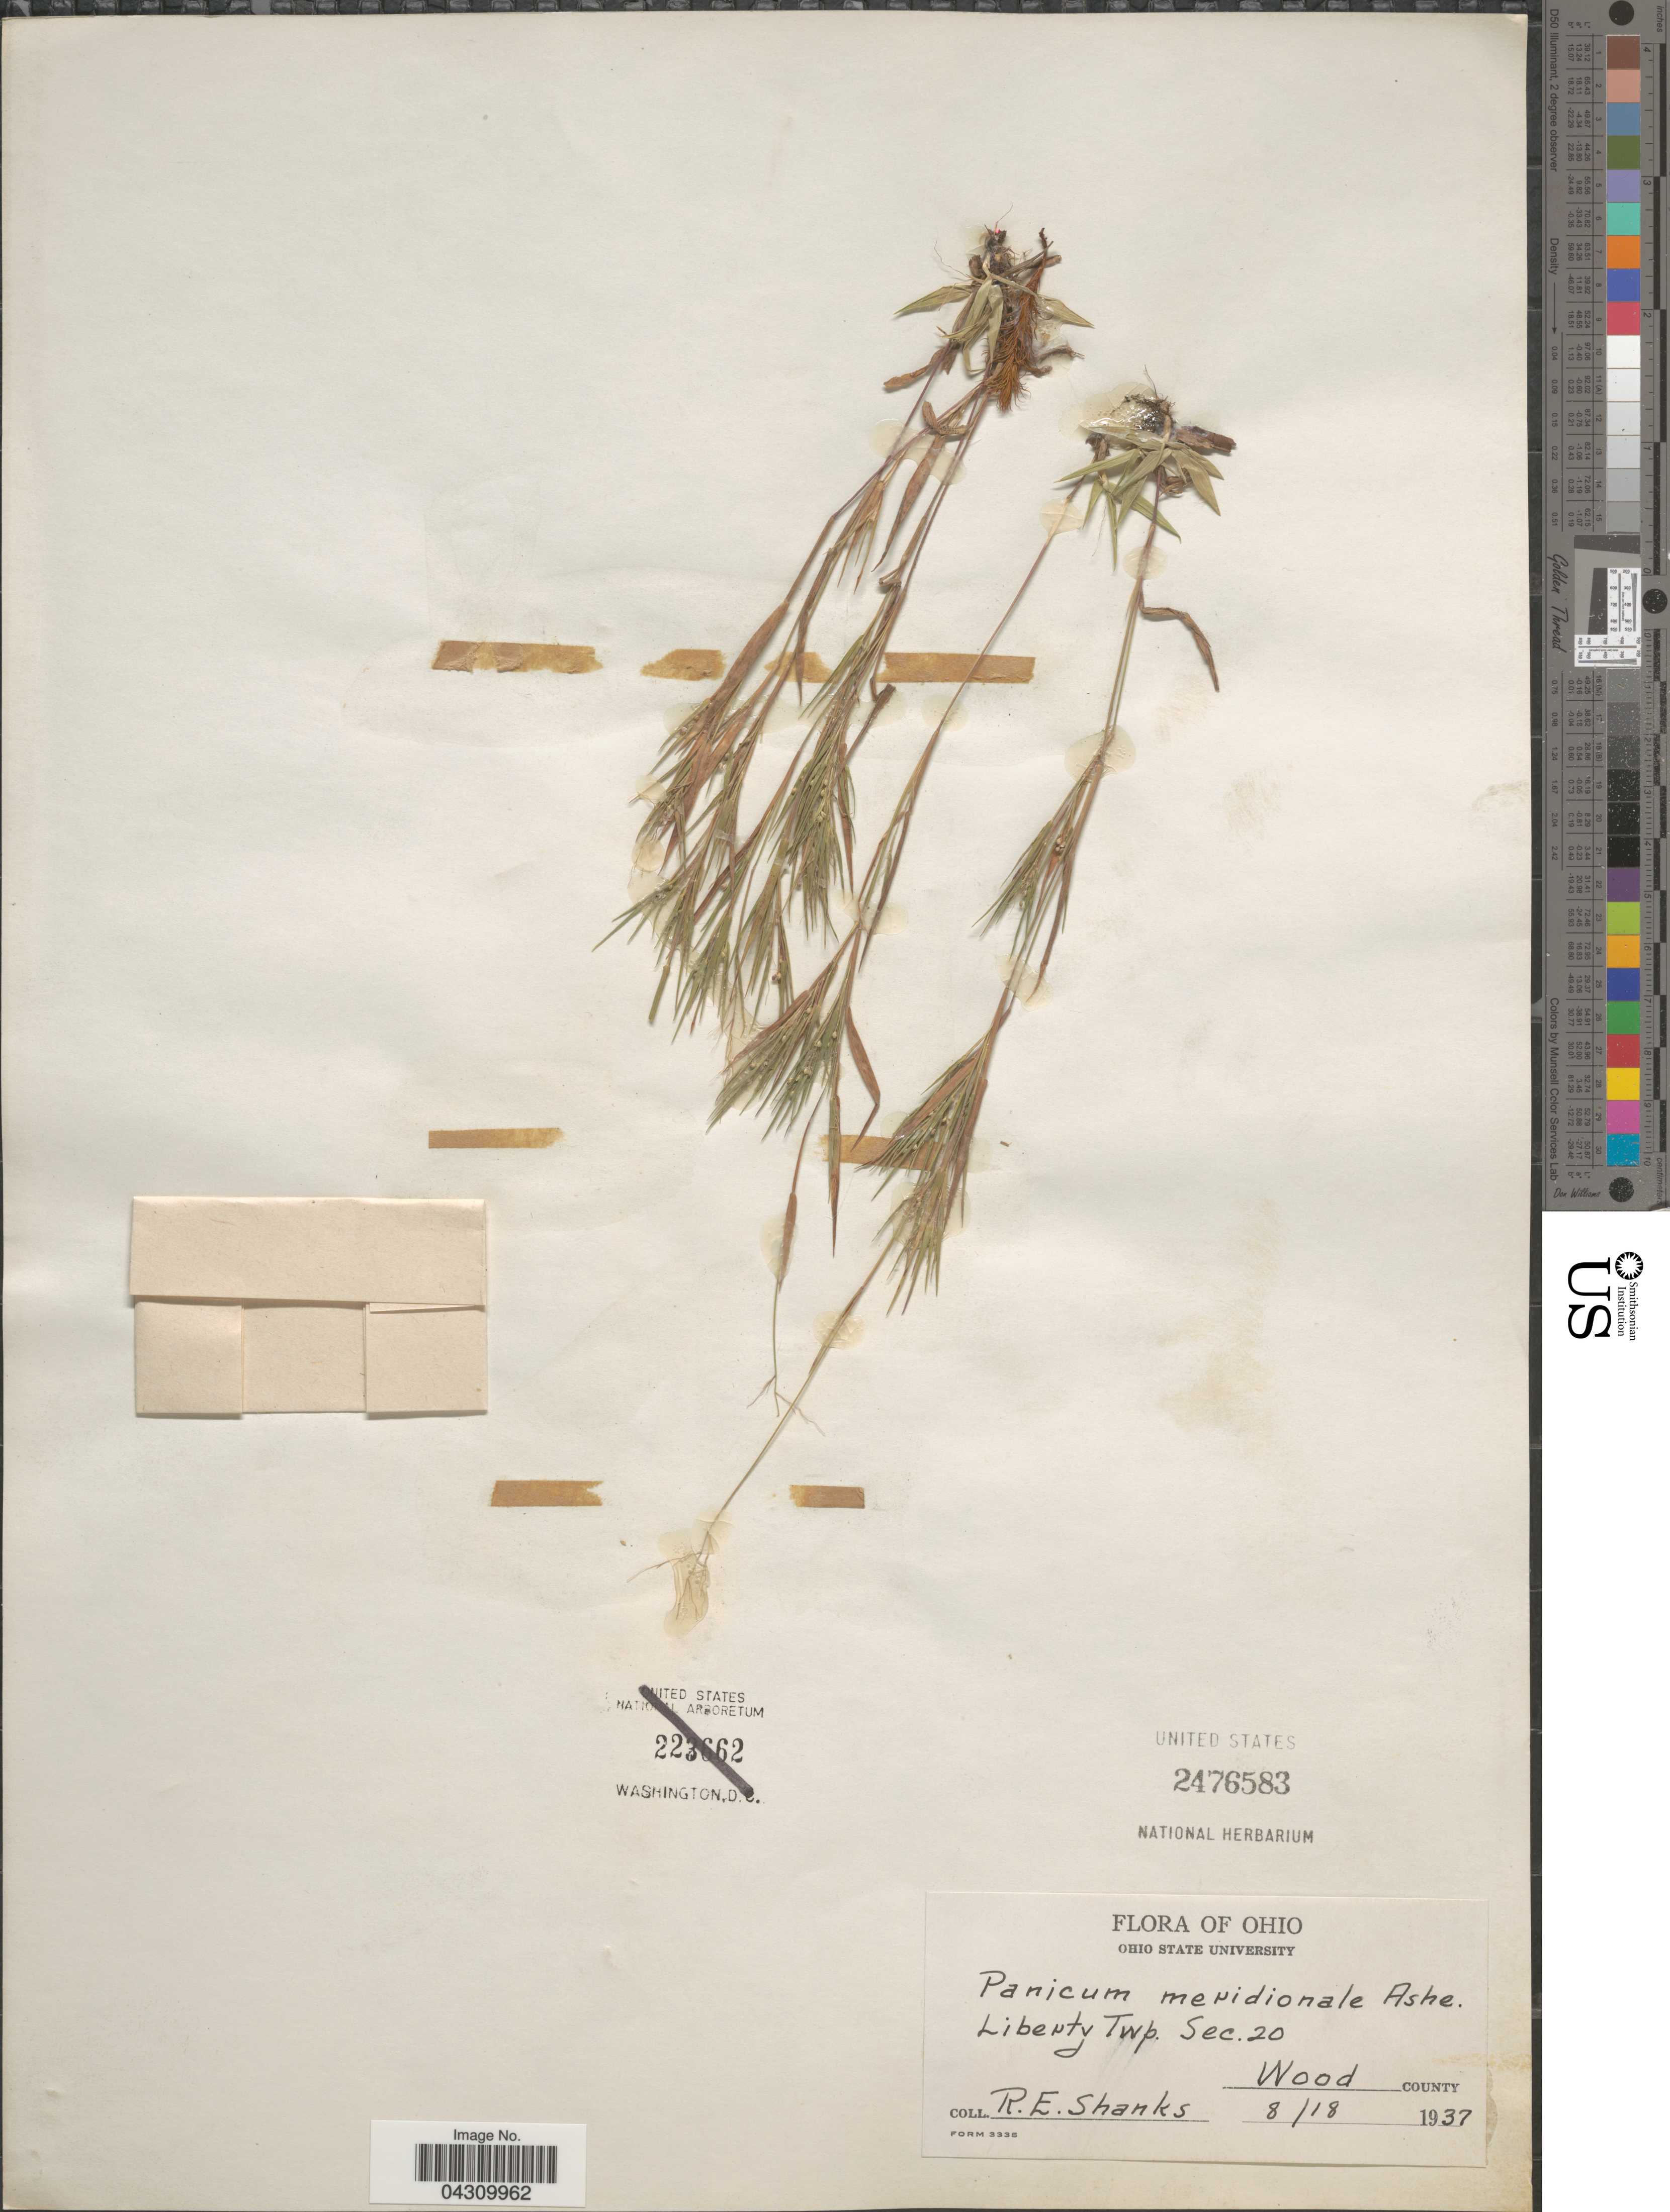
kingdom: Plantae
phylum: Tracheophyta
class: Liliopsida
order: Poales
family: Poaceae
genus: Dichanthelium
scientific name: Dichanthelium acuminatum var. acuminatum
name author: (Sw.) Gould & C.A. Clark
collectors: R. Shanks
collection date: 1937-08-18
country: United States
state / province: Ohio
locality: Liberty Twp. Sec. 20. Wood County.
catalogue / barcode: US 2476583